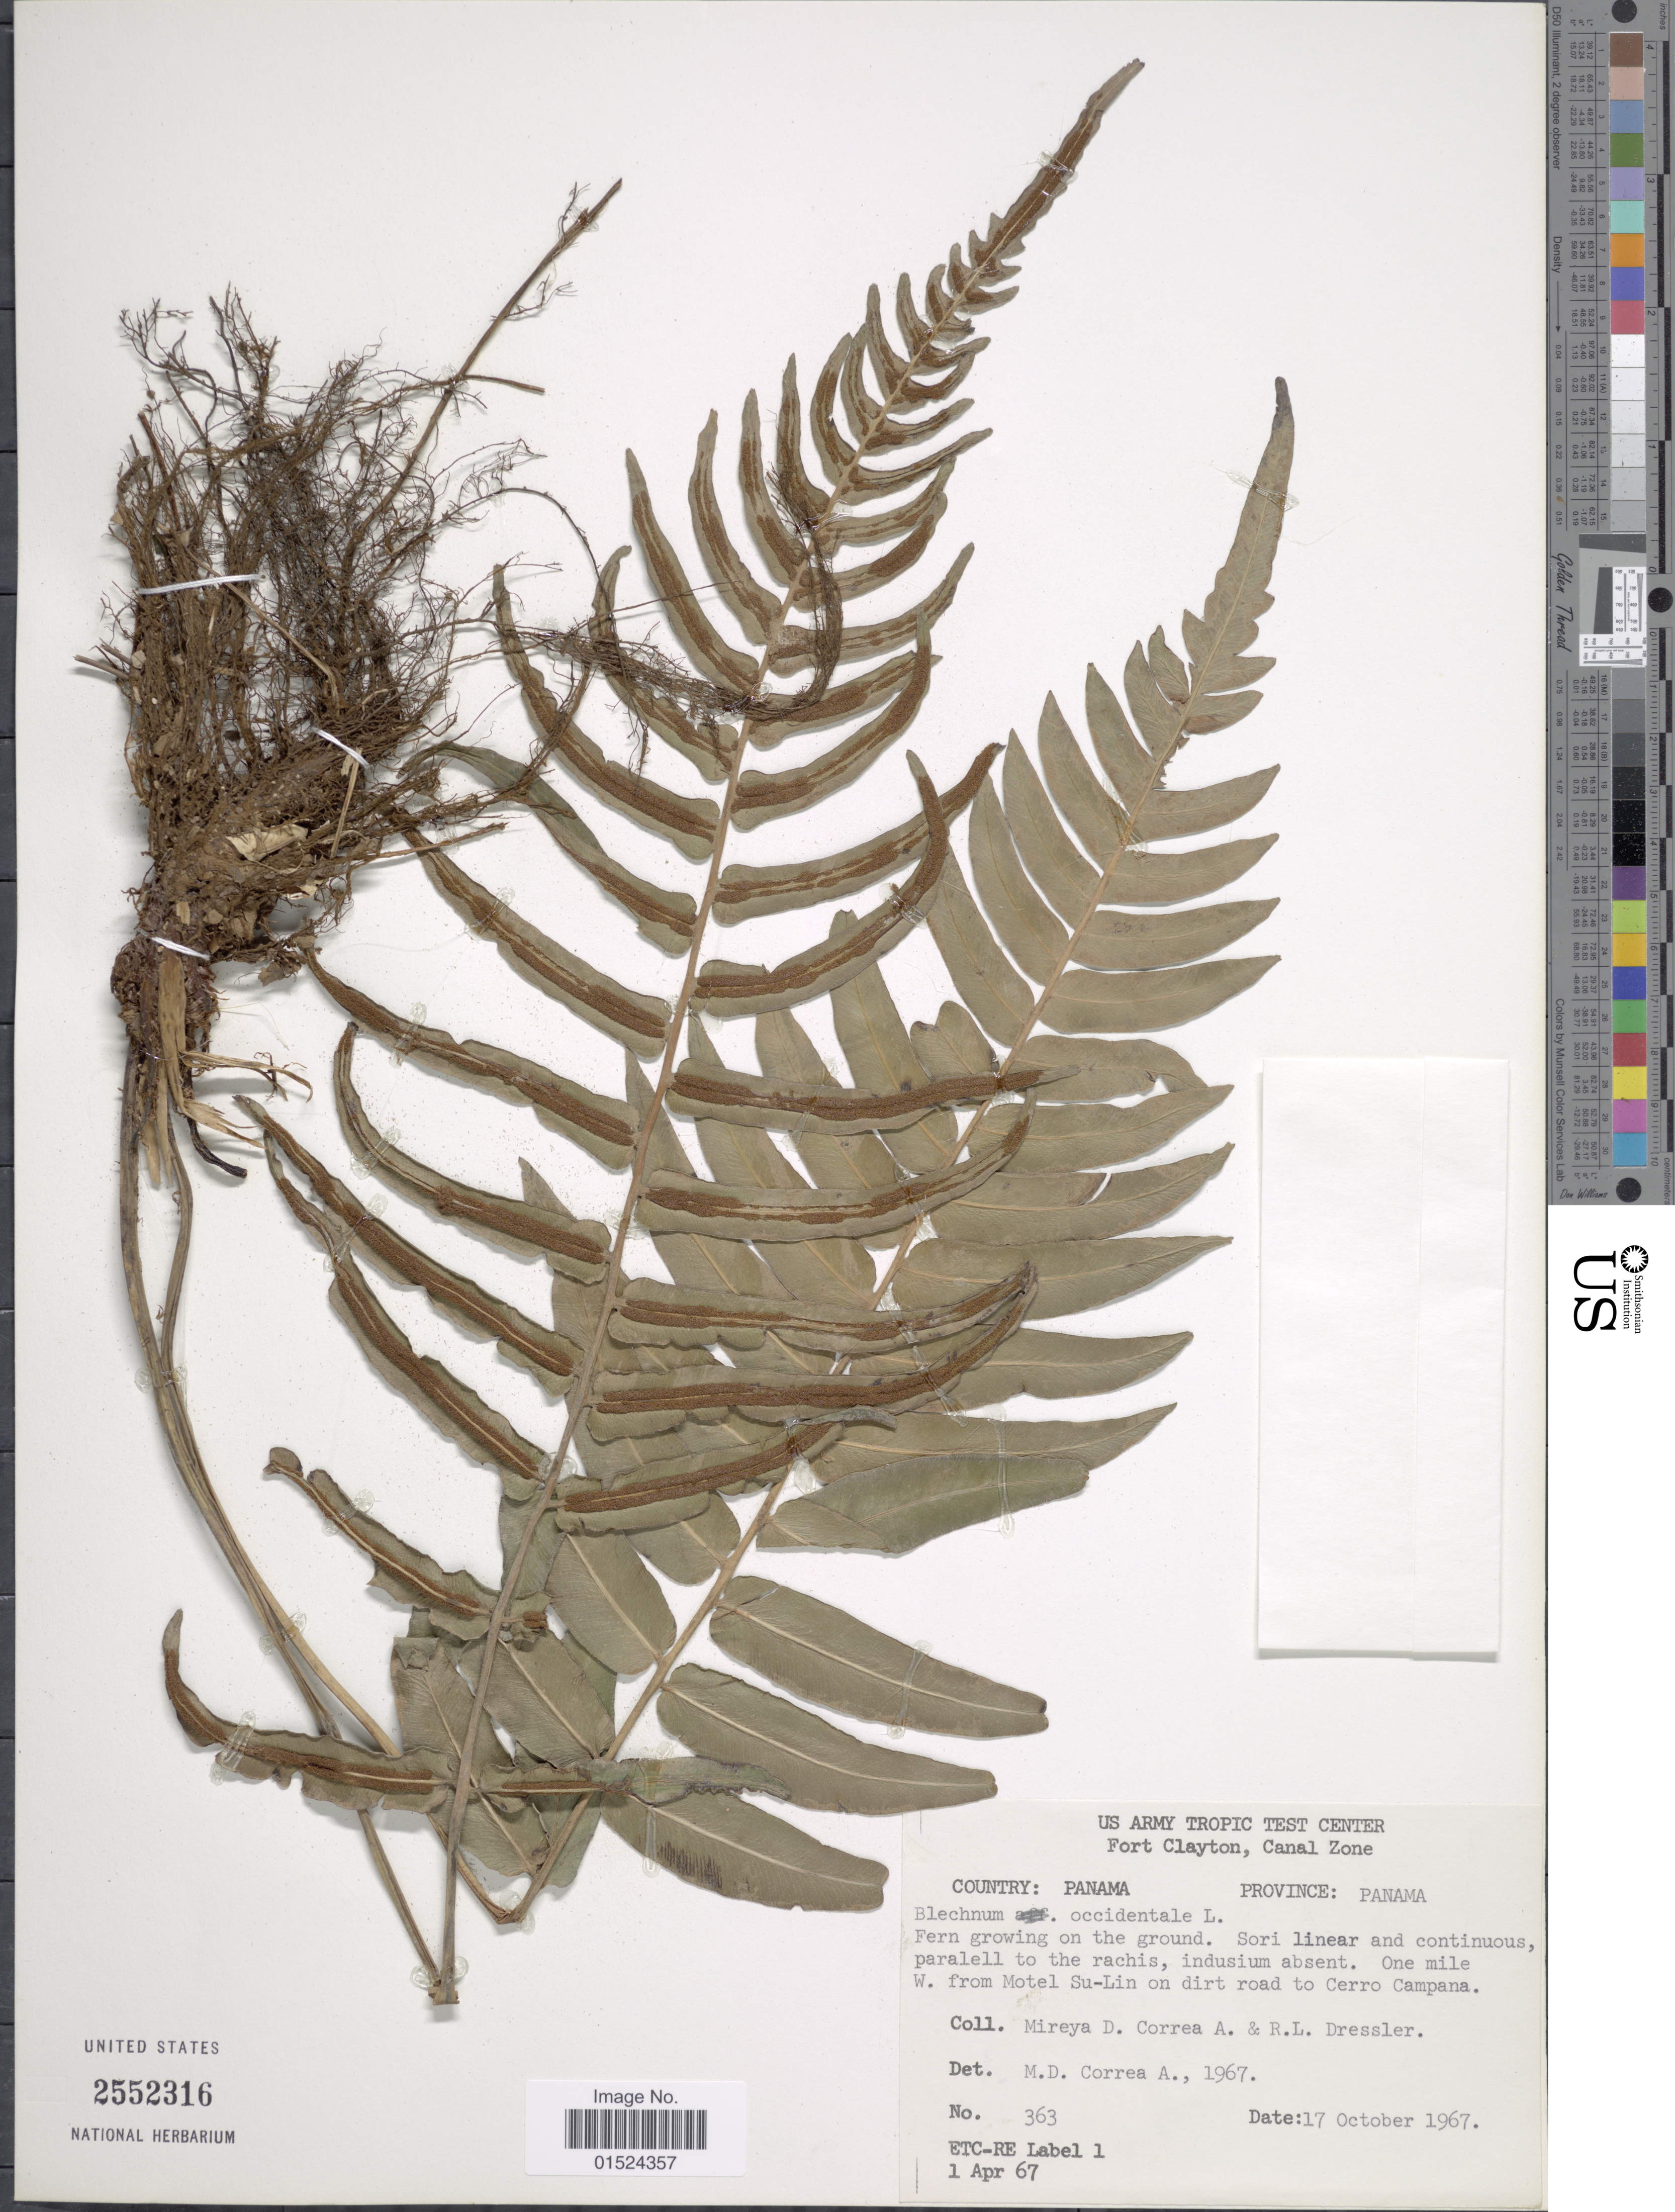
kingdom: Plantae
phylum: Tracheophyta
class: Polypodiopsida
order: Polypodiales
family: Blechnaceae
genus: Blechnum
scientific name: Blechnum occidentale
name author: L.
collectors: M. D. Corrêa-A. & R. Dressler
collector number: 363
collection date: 1967-10-17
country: Panama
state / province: Colón / Panamá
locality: Fort Clayton, Canal Zone, One mile W. from Motel Su-Lin on dirt road to Cerro Campana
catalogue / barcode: US 2552316